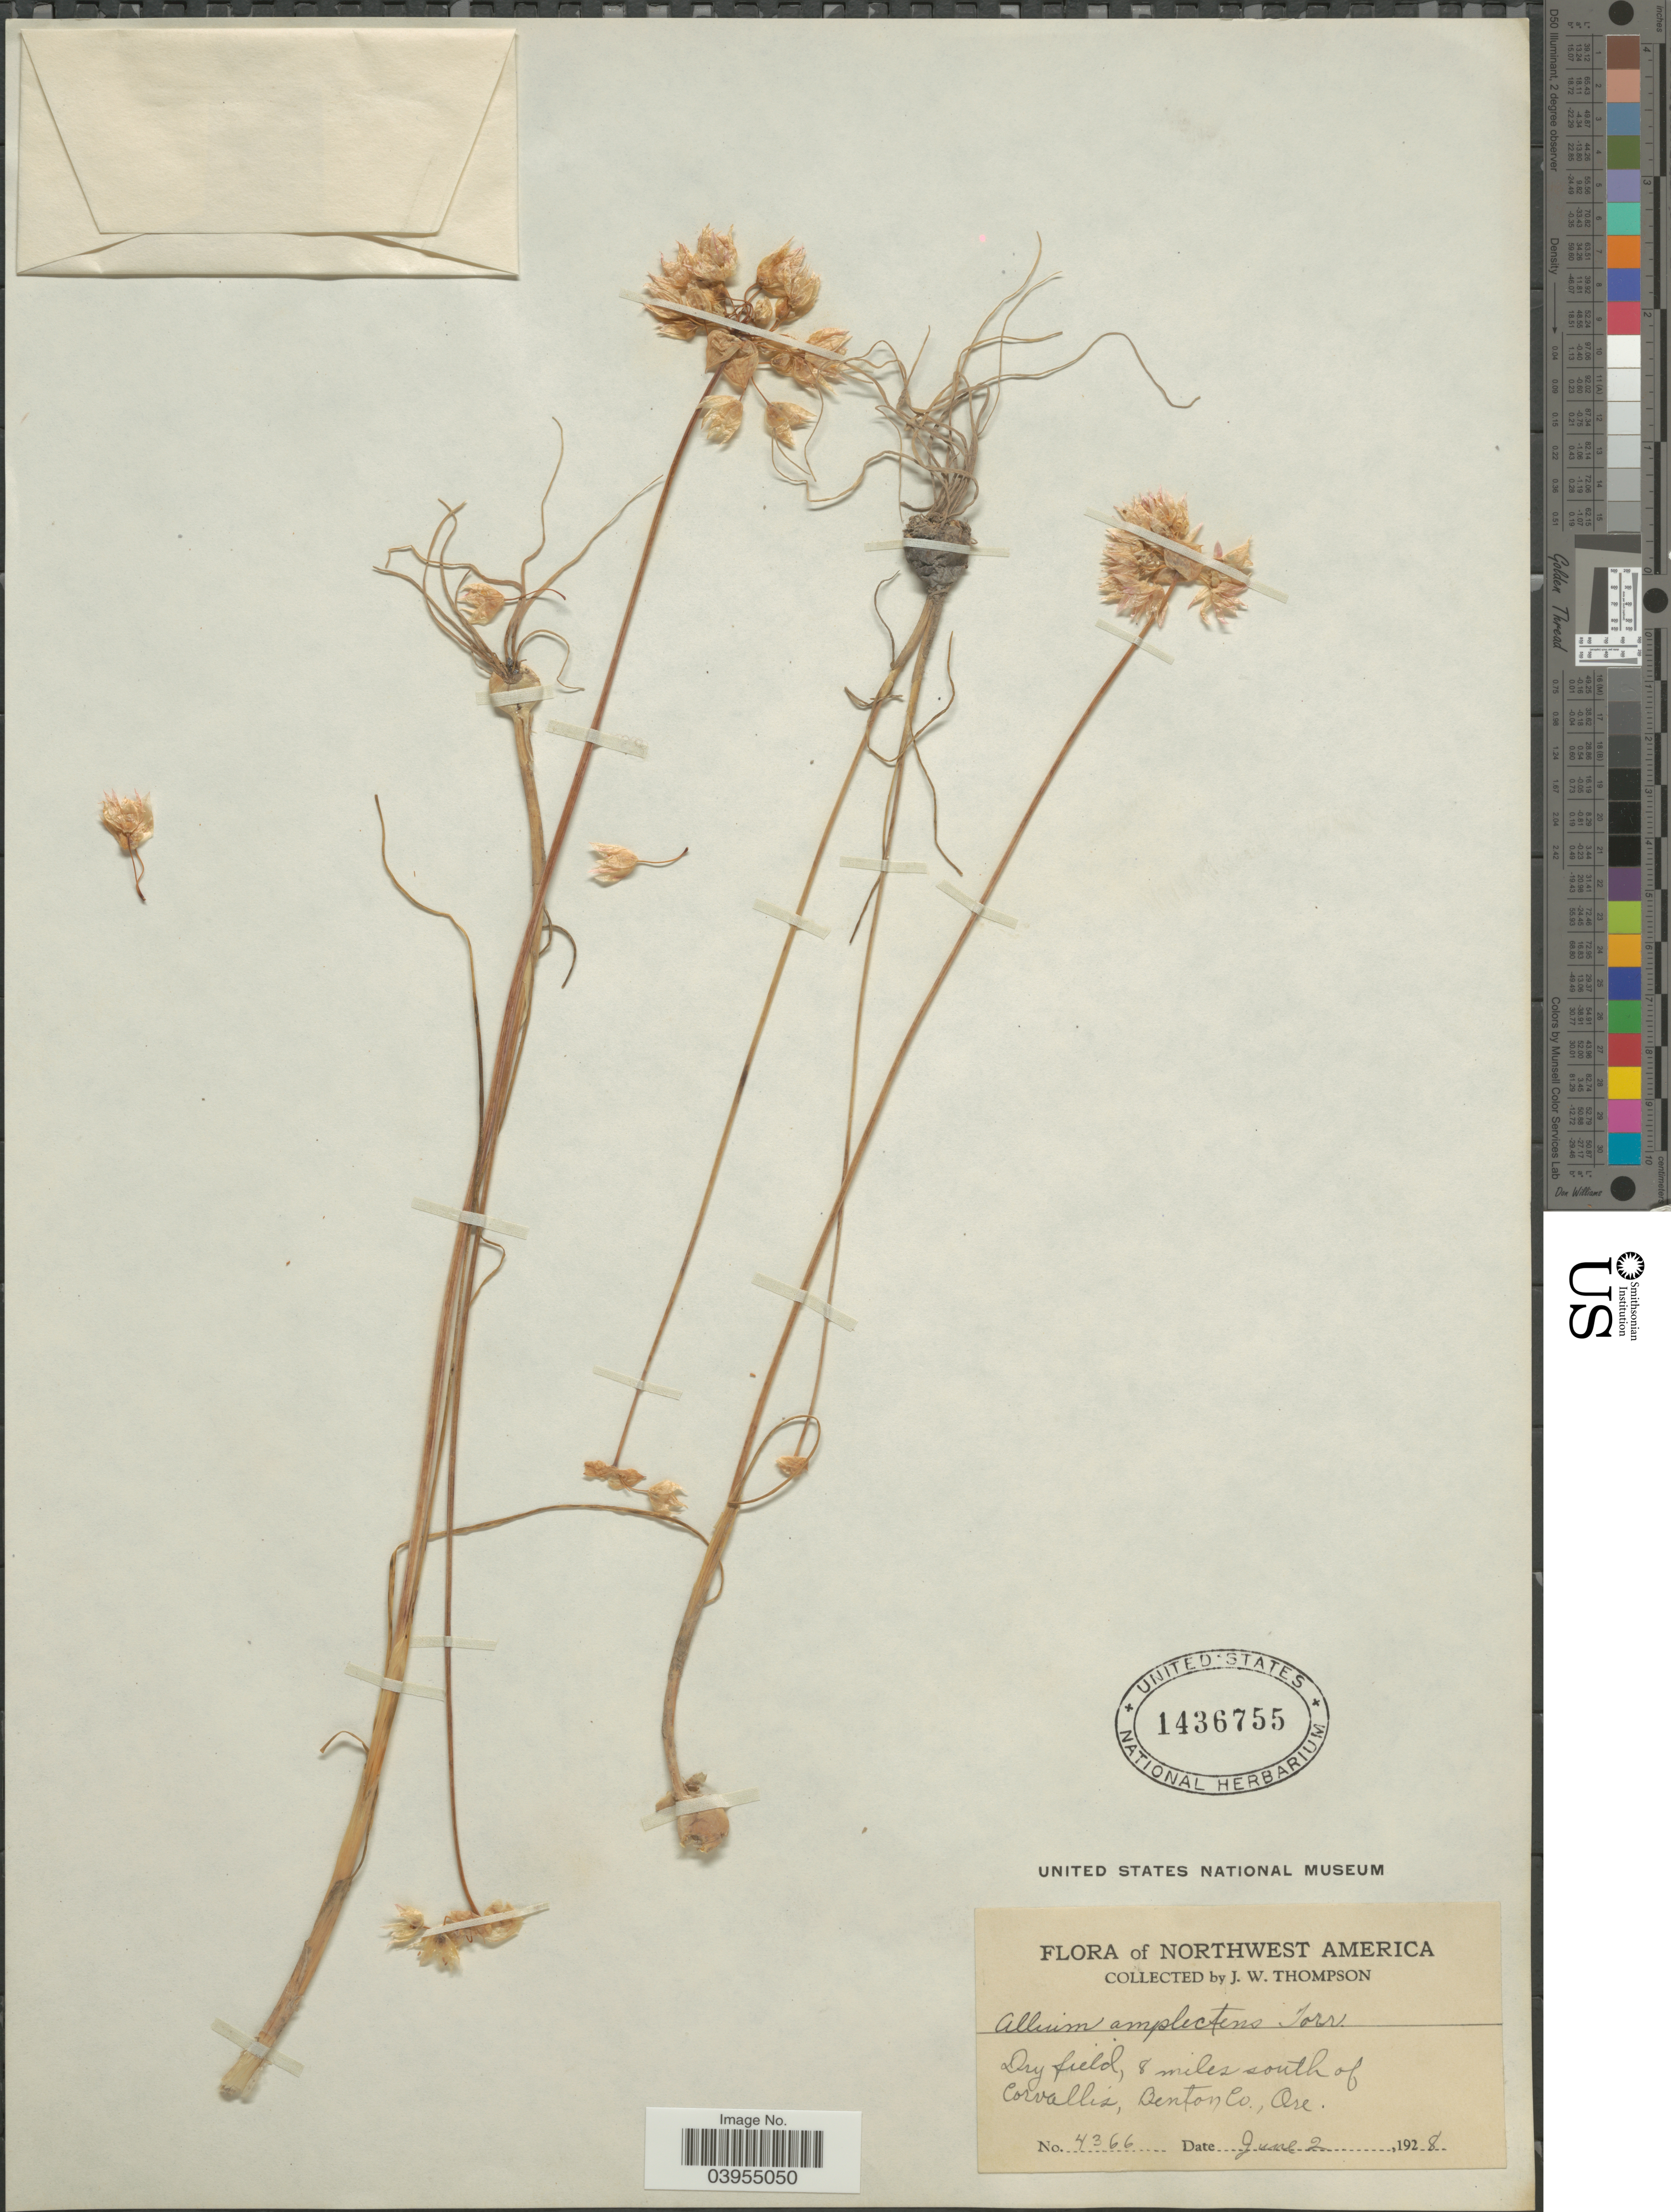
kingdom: Plantae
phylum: Tracheophyta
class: Liliopsida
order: Asparagales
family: Amaryllidaceae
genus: Allium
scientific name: Allium amplectens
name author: Torr.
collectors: J. Thompson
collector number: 4366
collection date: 1928-06-02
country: United States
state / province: Oregon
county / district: Benton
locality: Northwest America. Dry field, 8 miles south of Corvallis, Benton Co.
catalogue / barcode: US 1436755